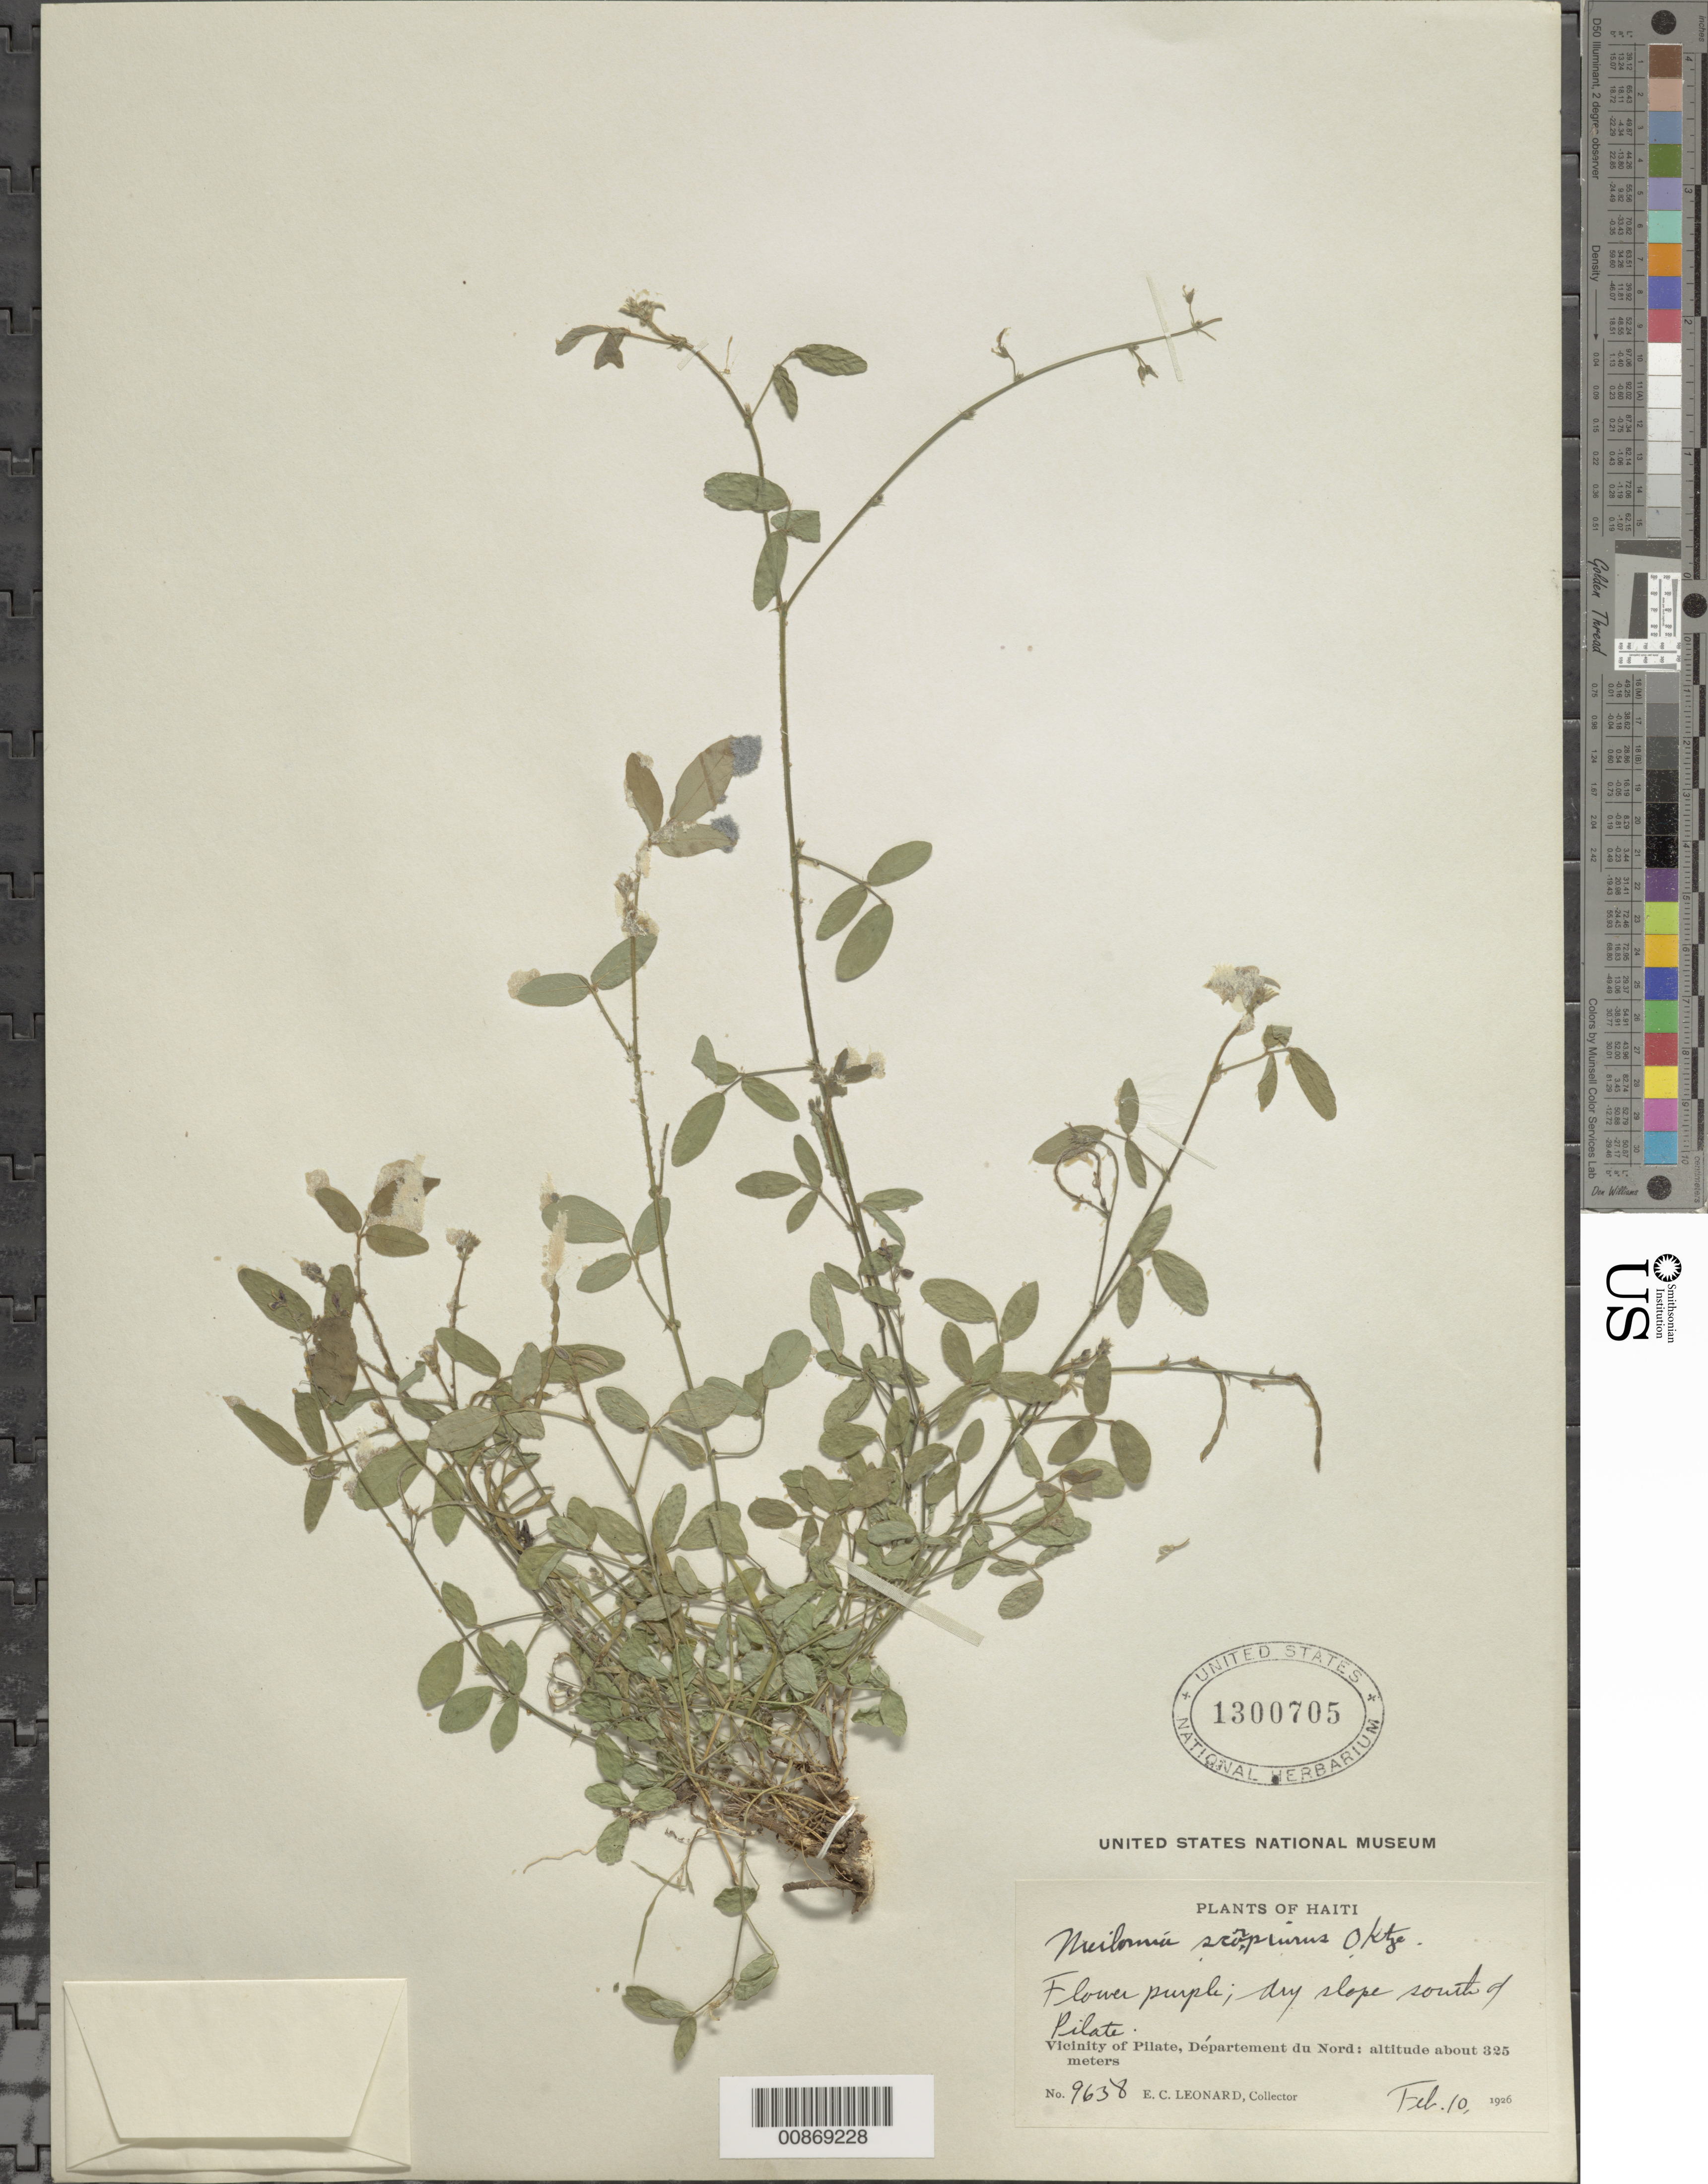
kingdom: Plantae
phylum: Tracheophyta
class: Magnoliopsida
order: Fabales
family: Fabaceae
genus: Desmodium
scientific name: Desmodium scorpiurus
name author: (Sw.) Desv. ex DC.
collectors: E. C. Leonard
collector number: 9638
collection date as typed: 10 Feb 1926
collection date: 1926-02-10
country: Haiti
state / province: Nord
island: Hispaniola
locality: South of Pilate.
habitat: Dry slope.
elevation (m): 325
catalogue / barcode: US 1300705